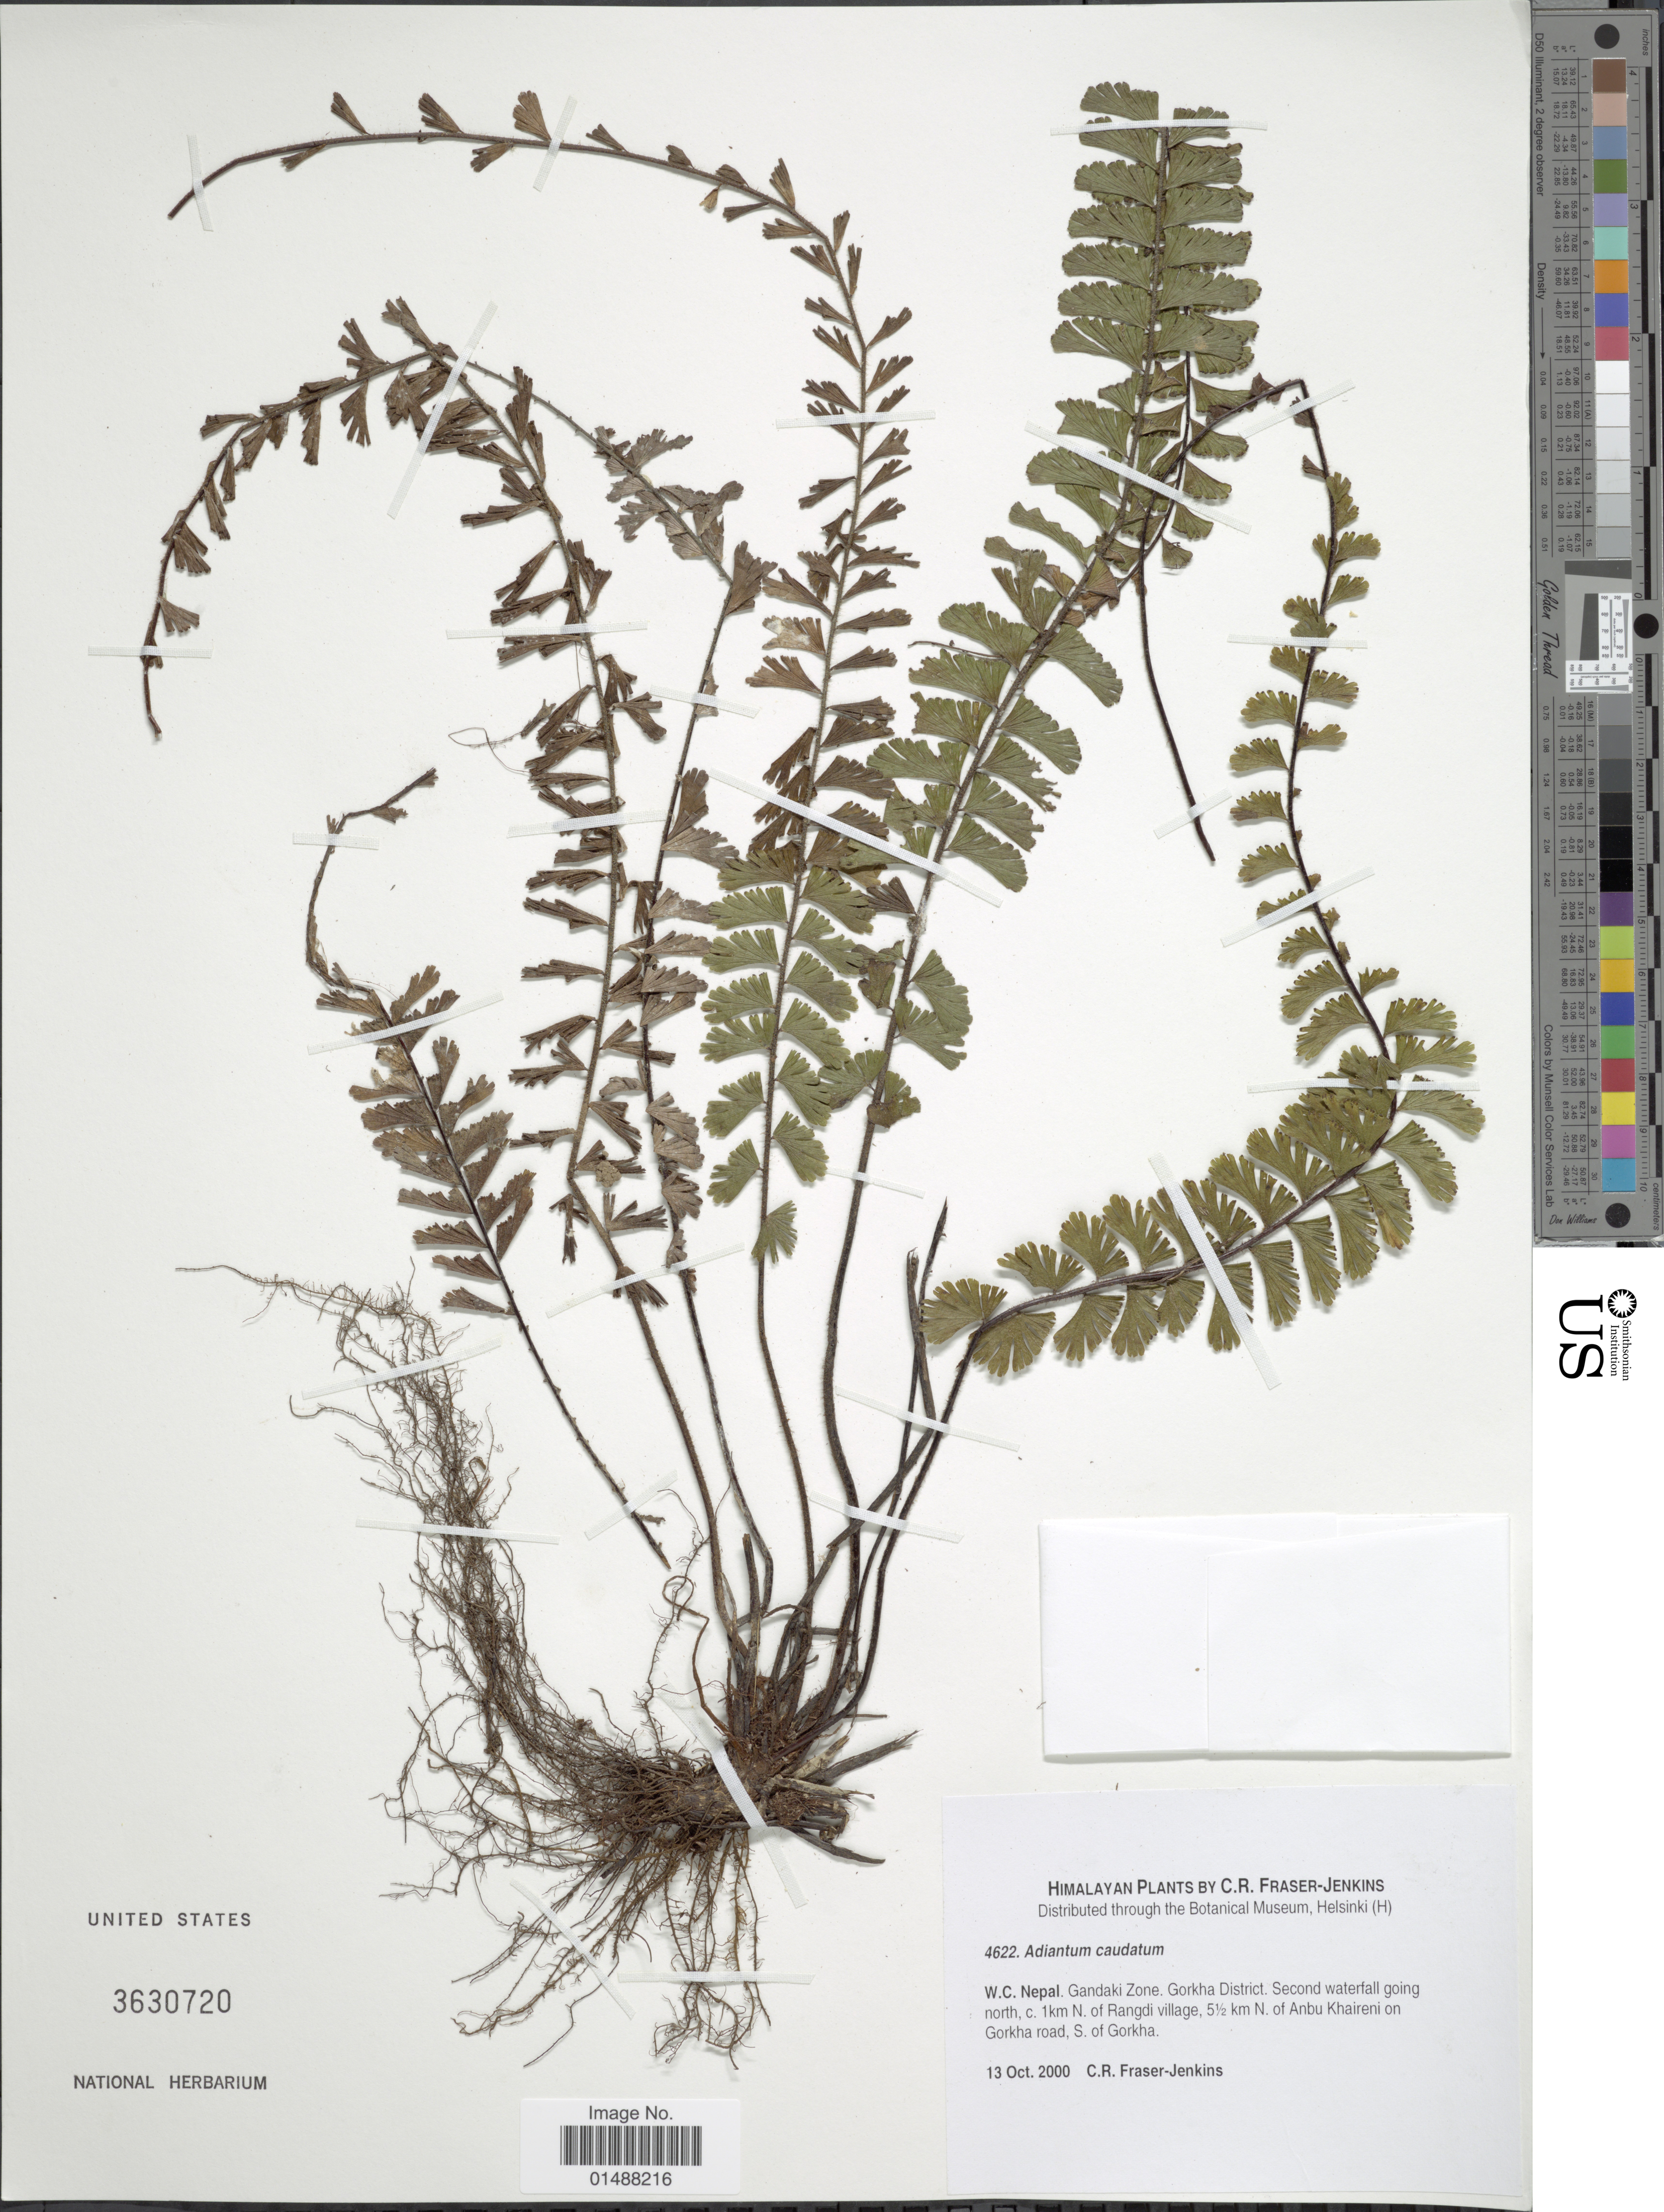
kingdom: Plantae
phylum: Tracheophyta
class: Polypodiopsida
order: Polypodiales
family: Pteridaceae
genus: Adiantum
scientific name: Adiantum caudatum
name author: L.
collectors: C. R. Fraser-Jenkins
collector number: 4622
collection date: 2000-10-13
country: Nepal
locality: Himalaya, W.C. Nepal, Gandaki Zone, Gorkha District, Second waterfall going north, c. 1km N. of Rangdi village, 5,5 km N. of Anbu Khaireni on Gorkha road,S. of Gorkha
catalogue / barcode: US 3630720